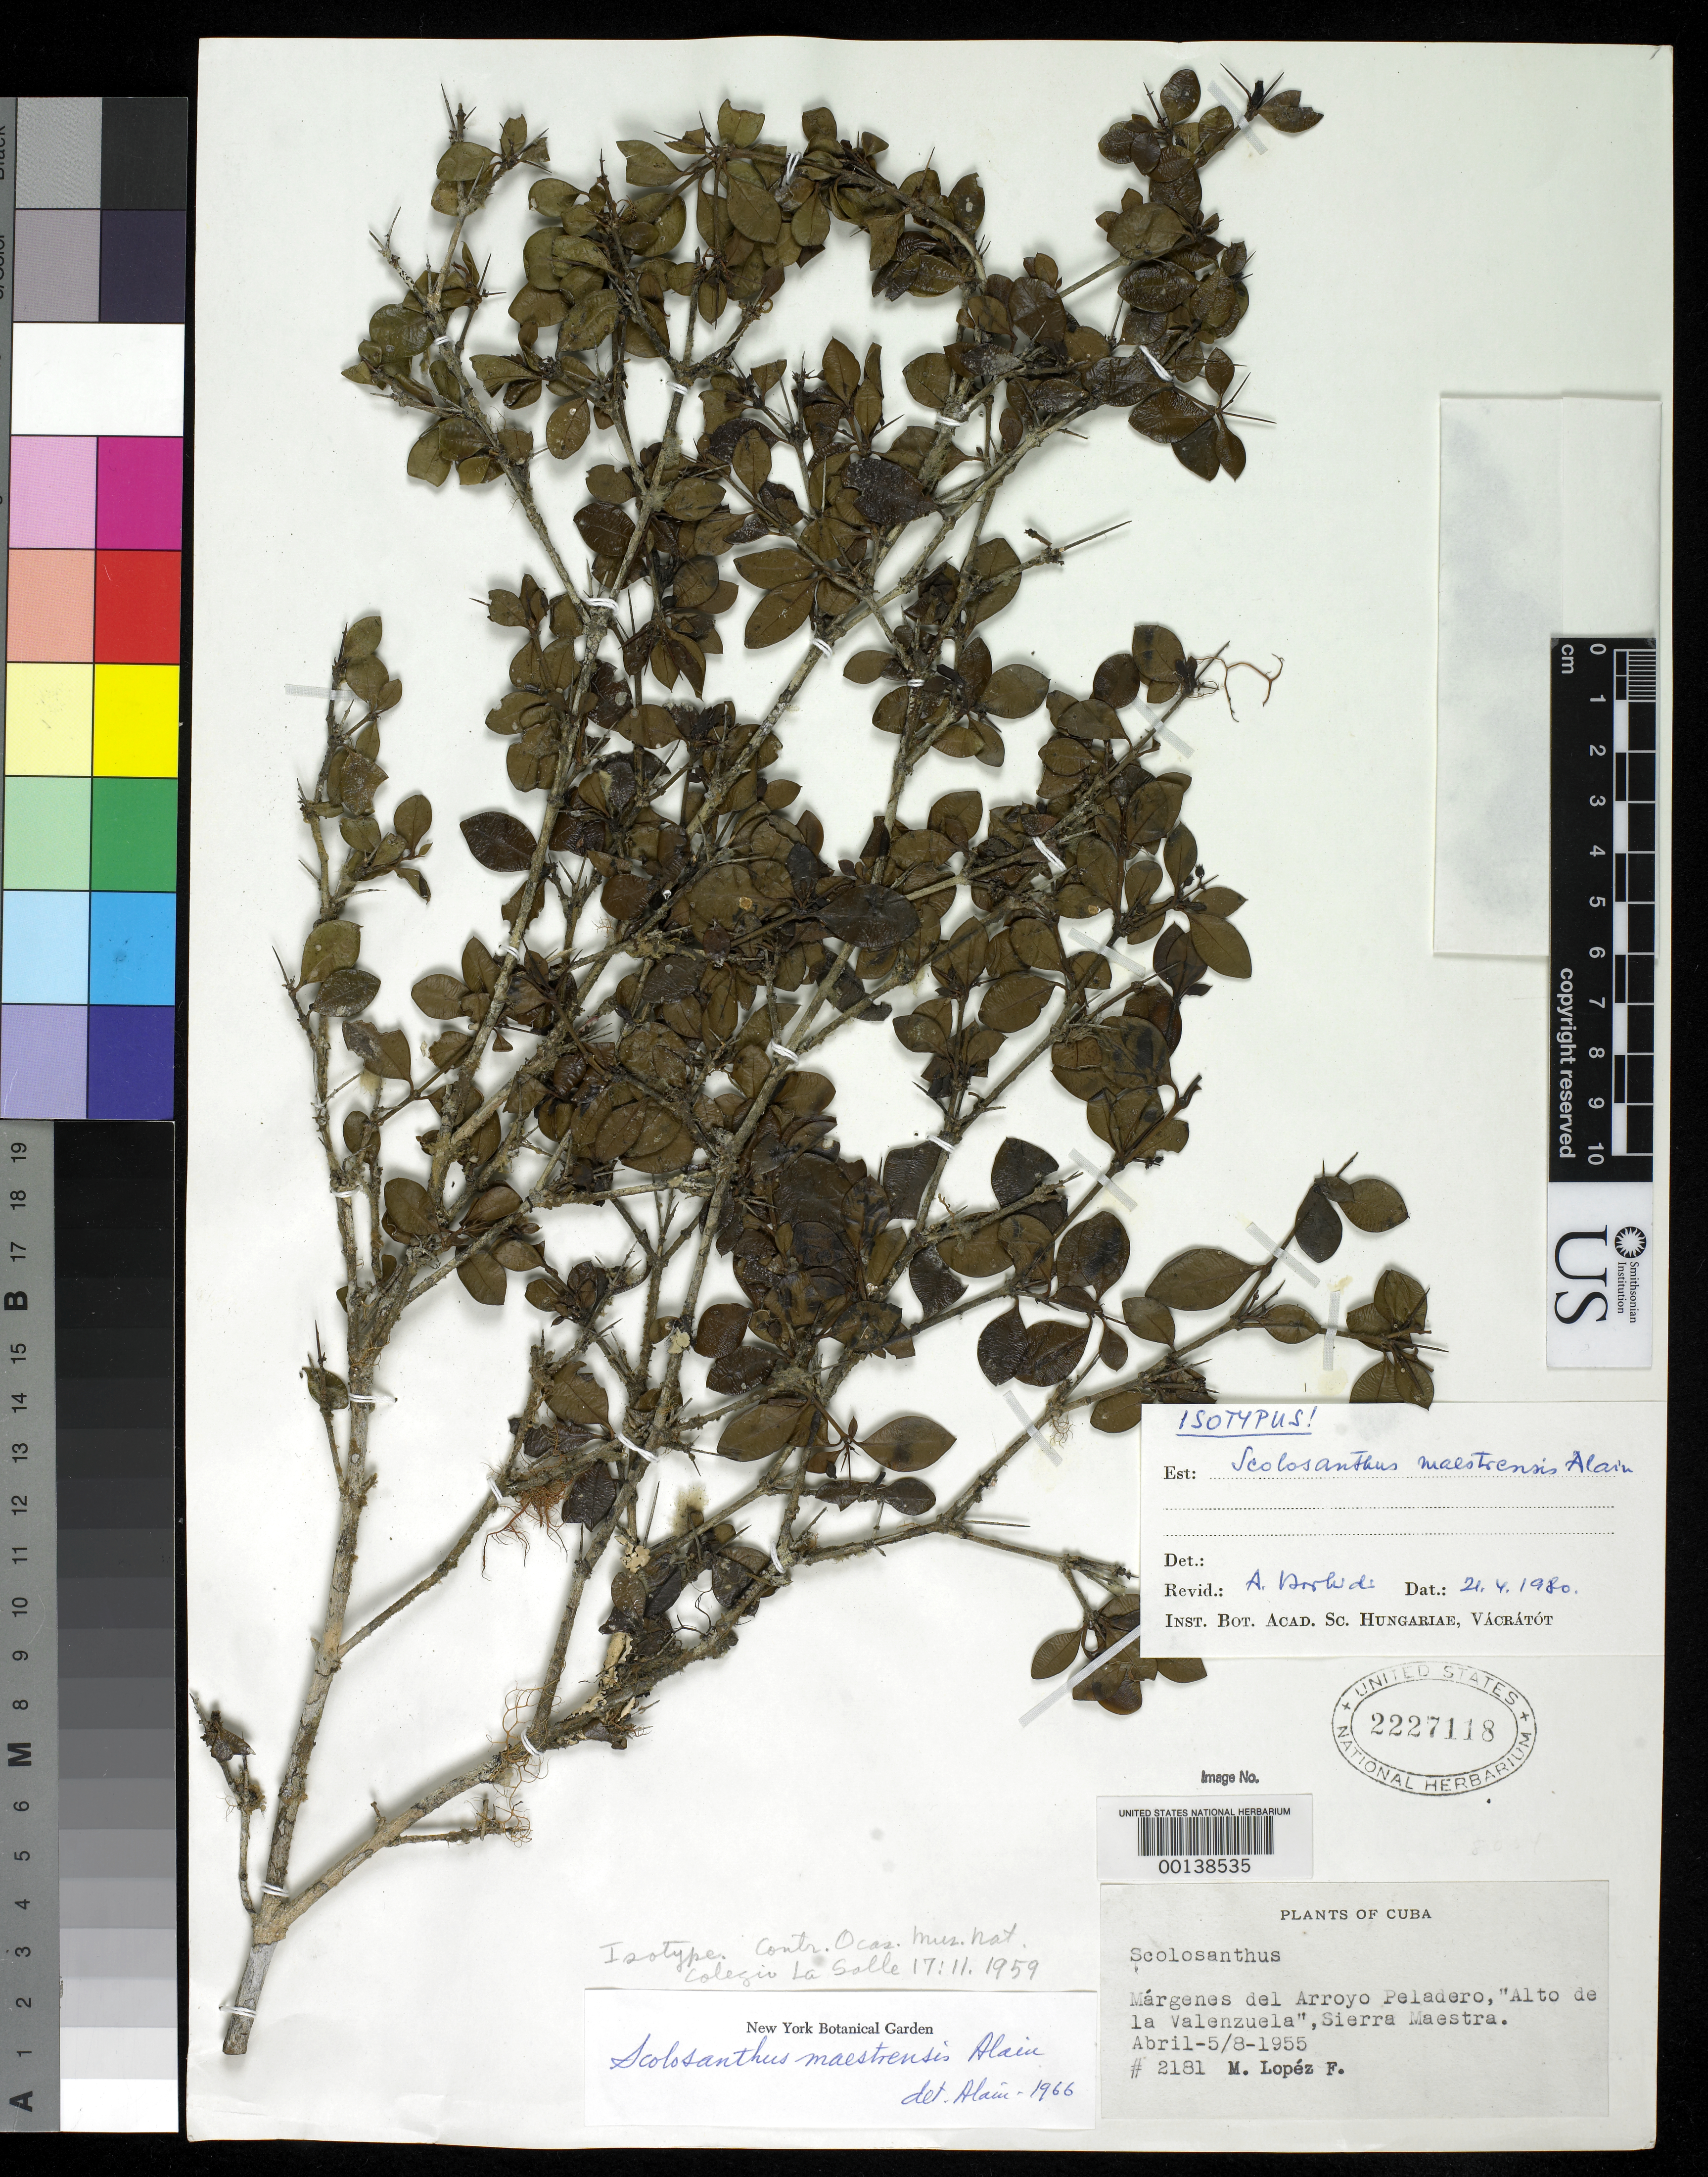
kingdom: Plantae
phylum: Tracheophyta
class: Magnoliopsida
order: Gentianales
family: Rubiaceae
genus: Scolosanthus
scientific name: Scolosanthus maestrensis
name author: Alain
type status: Isotype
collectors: M. López Figueiras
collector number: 2181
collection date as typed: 05 Apr 1955 to 08 Apr 1955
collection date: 1955-04-05/1955-04-08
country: Cuba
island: Greater Antilles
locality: Margenes del Arroyo Peladero, "Alto de La Valenzuela", Sierra Maestra.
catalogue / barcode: US 2227118